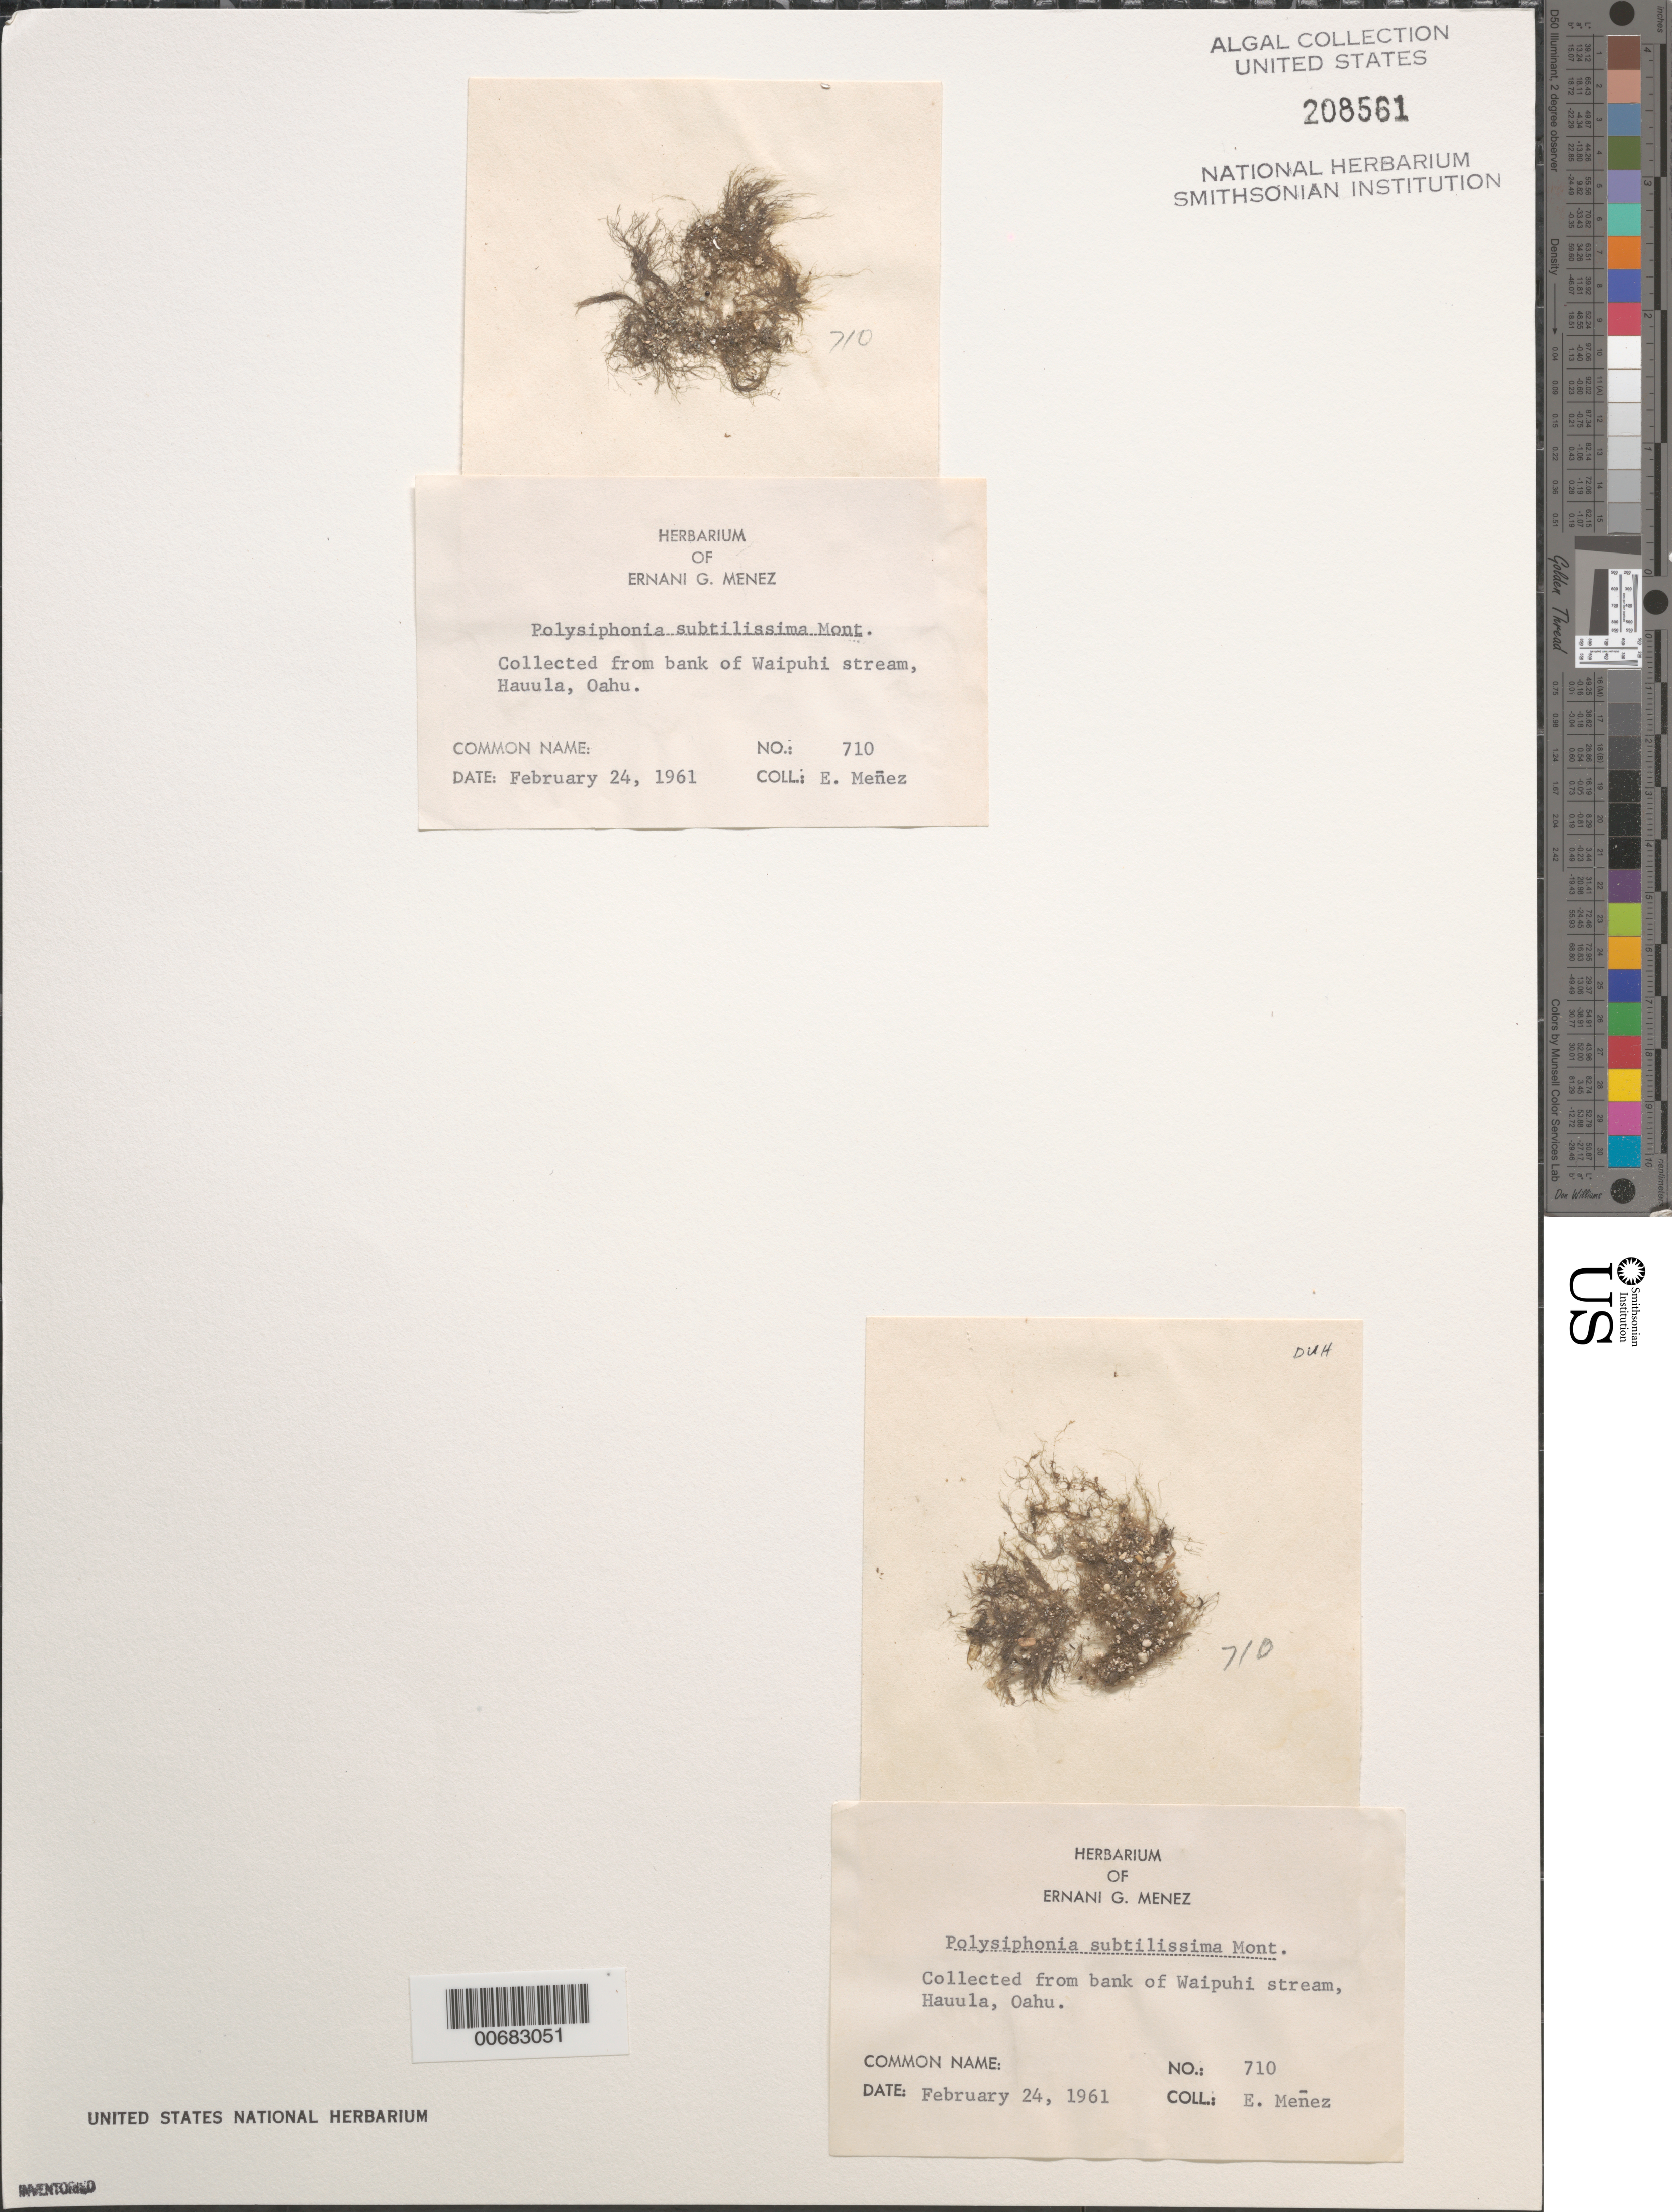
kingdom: Plantae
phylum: Rhodophyta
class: Florideophyceae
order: Ceramiales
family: Rhodomelaceae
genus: Polysiphonia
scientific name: Polysiphonia subtilissima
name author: Mont.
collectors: Meñez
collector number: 710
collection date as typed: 24 Feb 1961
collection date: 1961-02-24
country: United States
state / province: Hawaii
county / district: Honolulu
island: Oahu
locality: Waipuhi Stream banks, Hauula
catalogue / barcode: US 208561